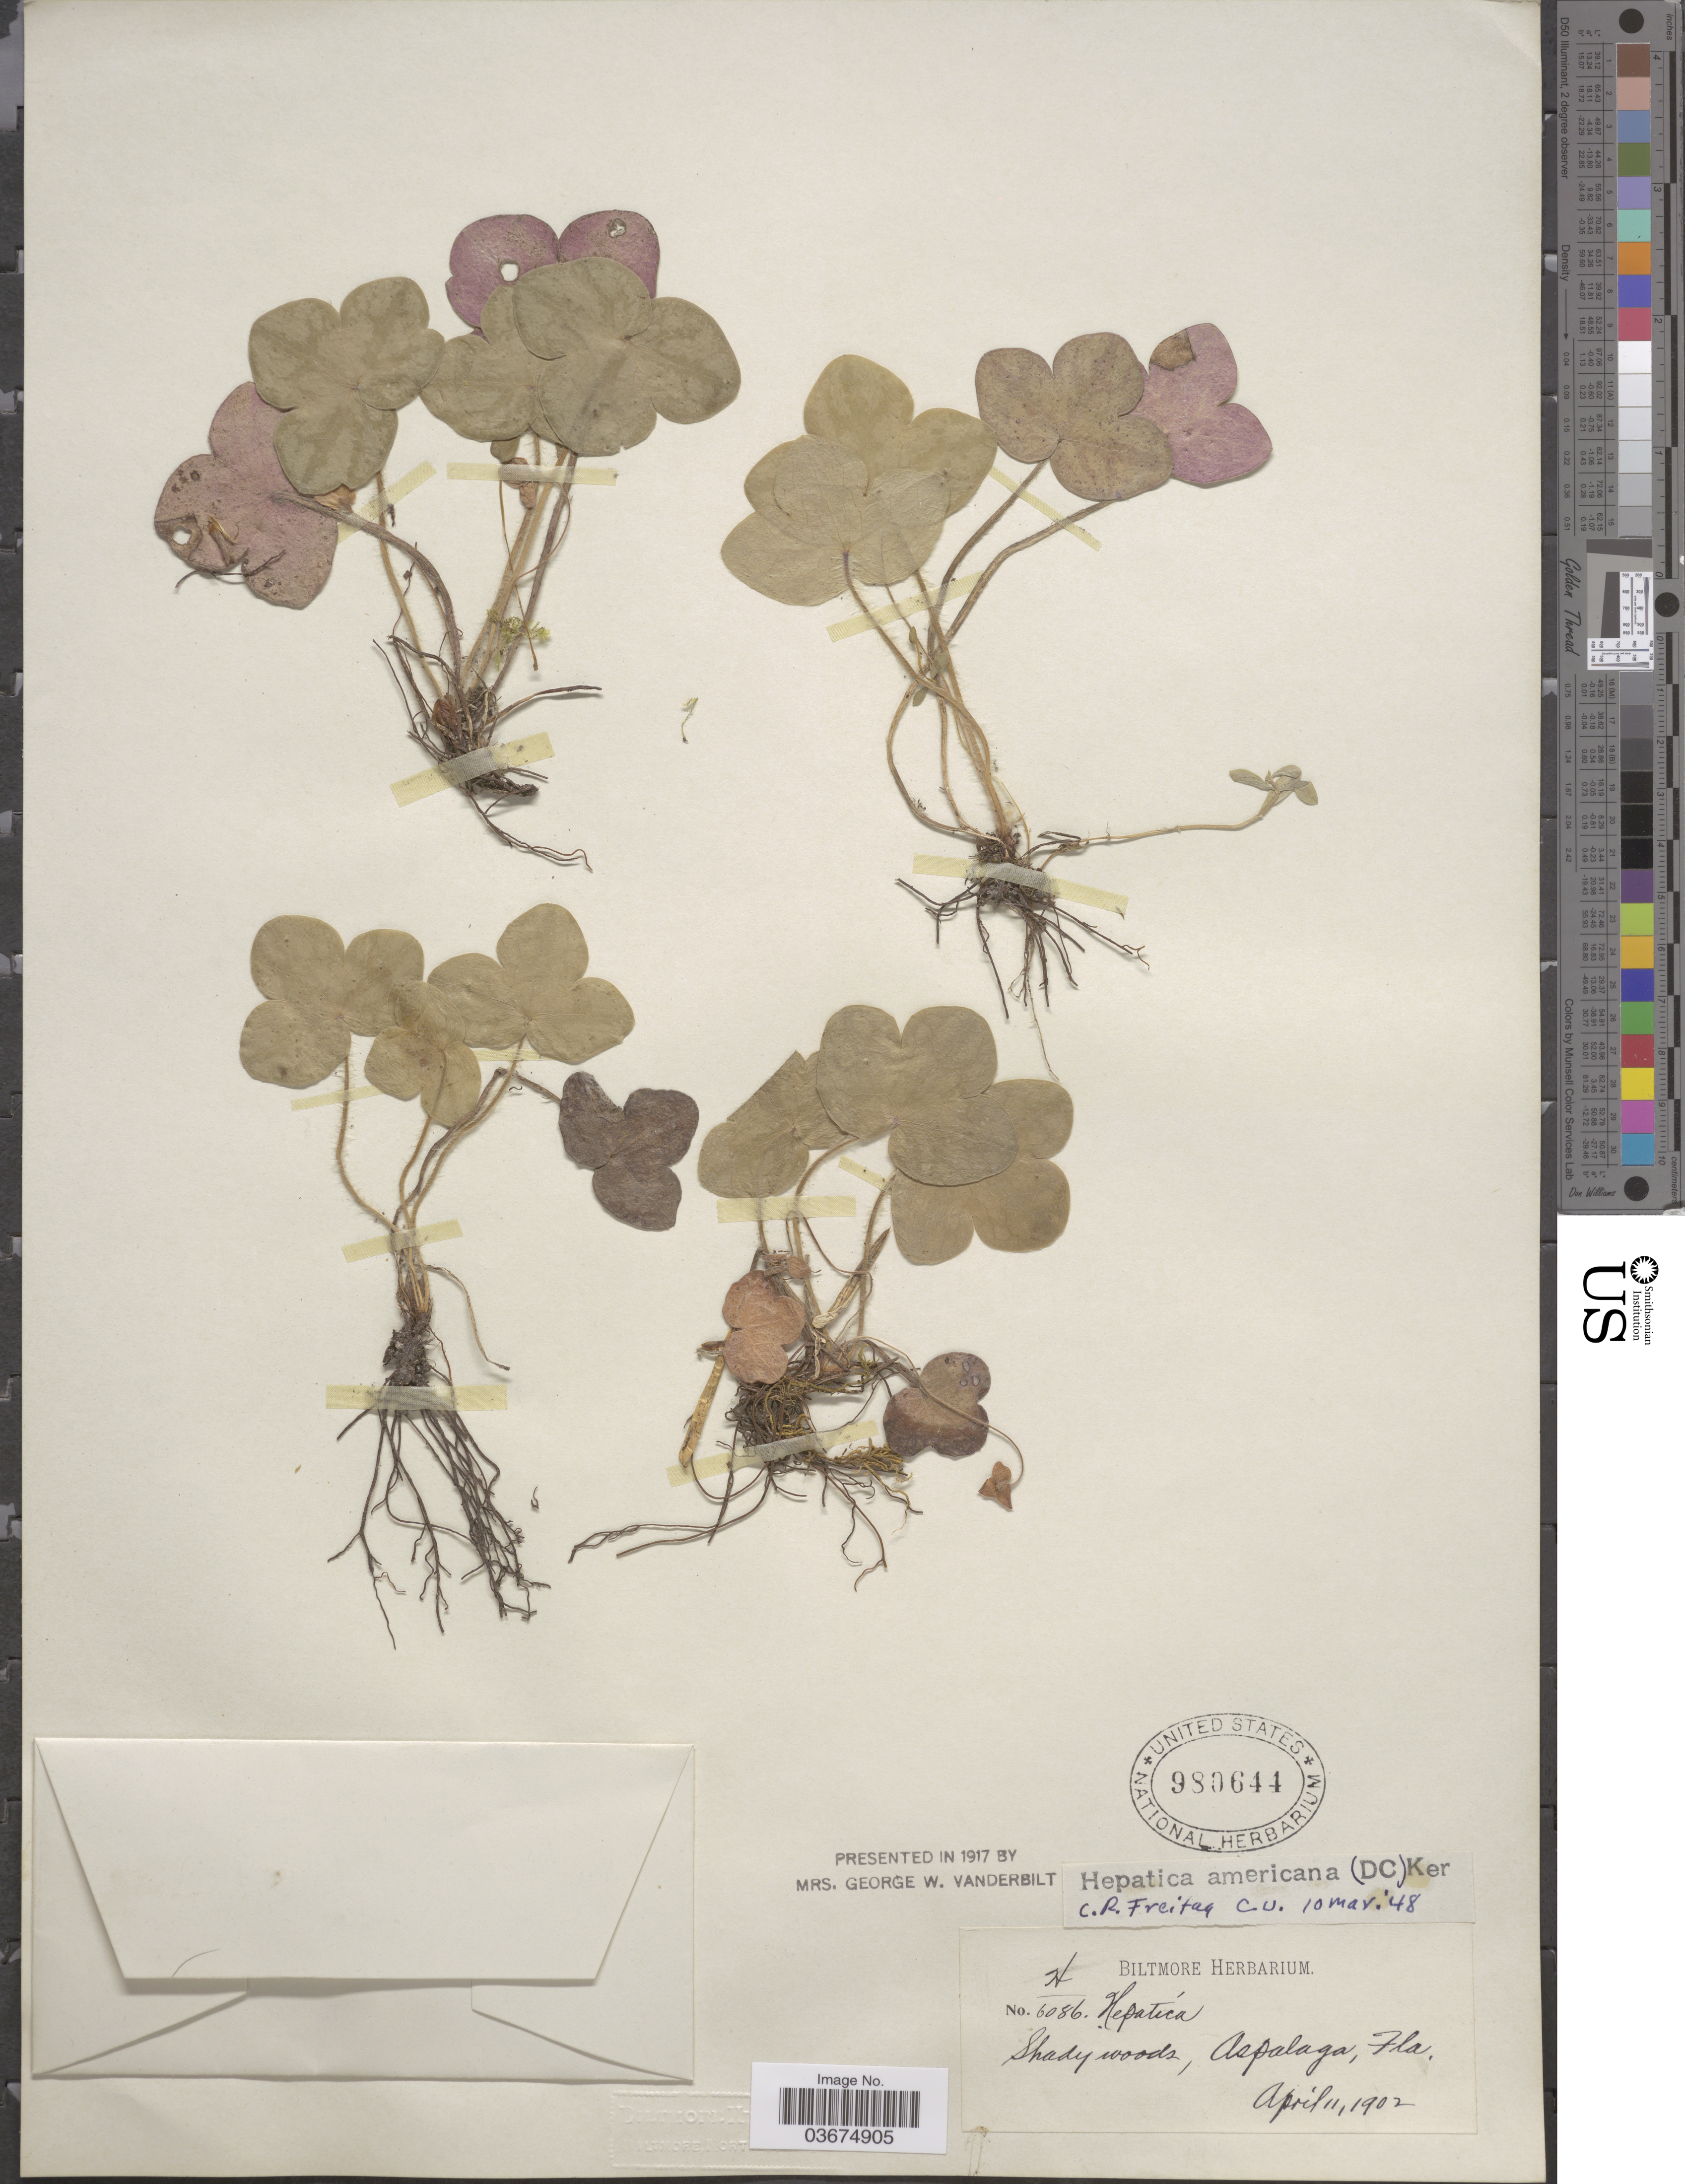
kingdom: Plantae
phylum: Tracheophyta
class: Magnoliopsida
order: Ranunculales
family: Ranunculaceae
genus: Hepatica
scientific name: Hepatica americana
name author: (DC.) Ker Gawl.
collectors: ex herb. Biltmore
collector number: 6086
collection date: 1902-04-11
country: United States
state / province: Florida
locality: Aspalaga.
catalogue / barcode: US 980644